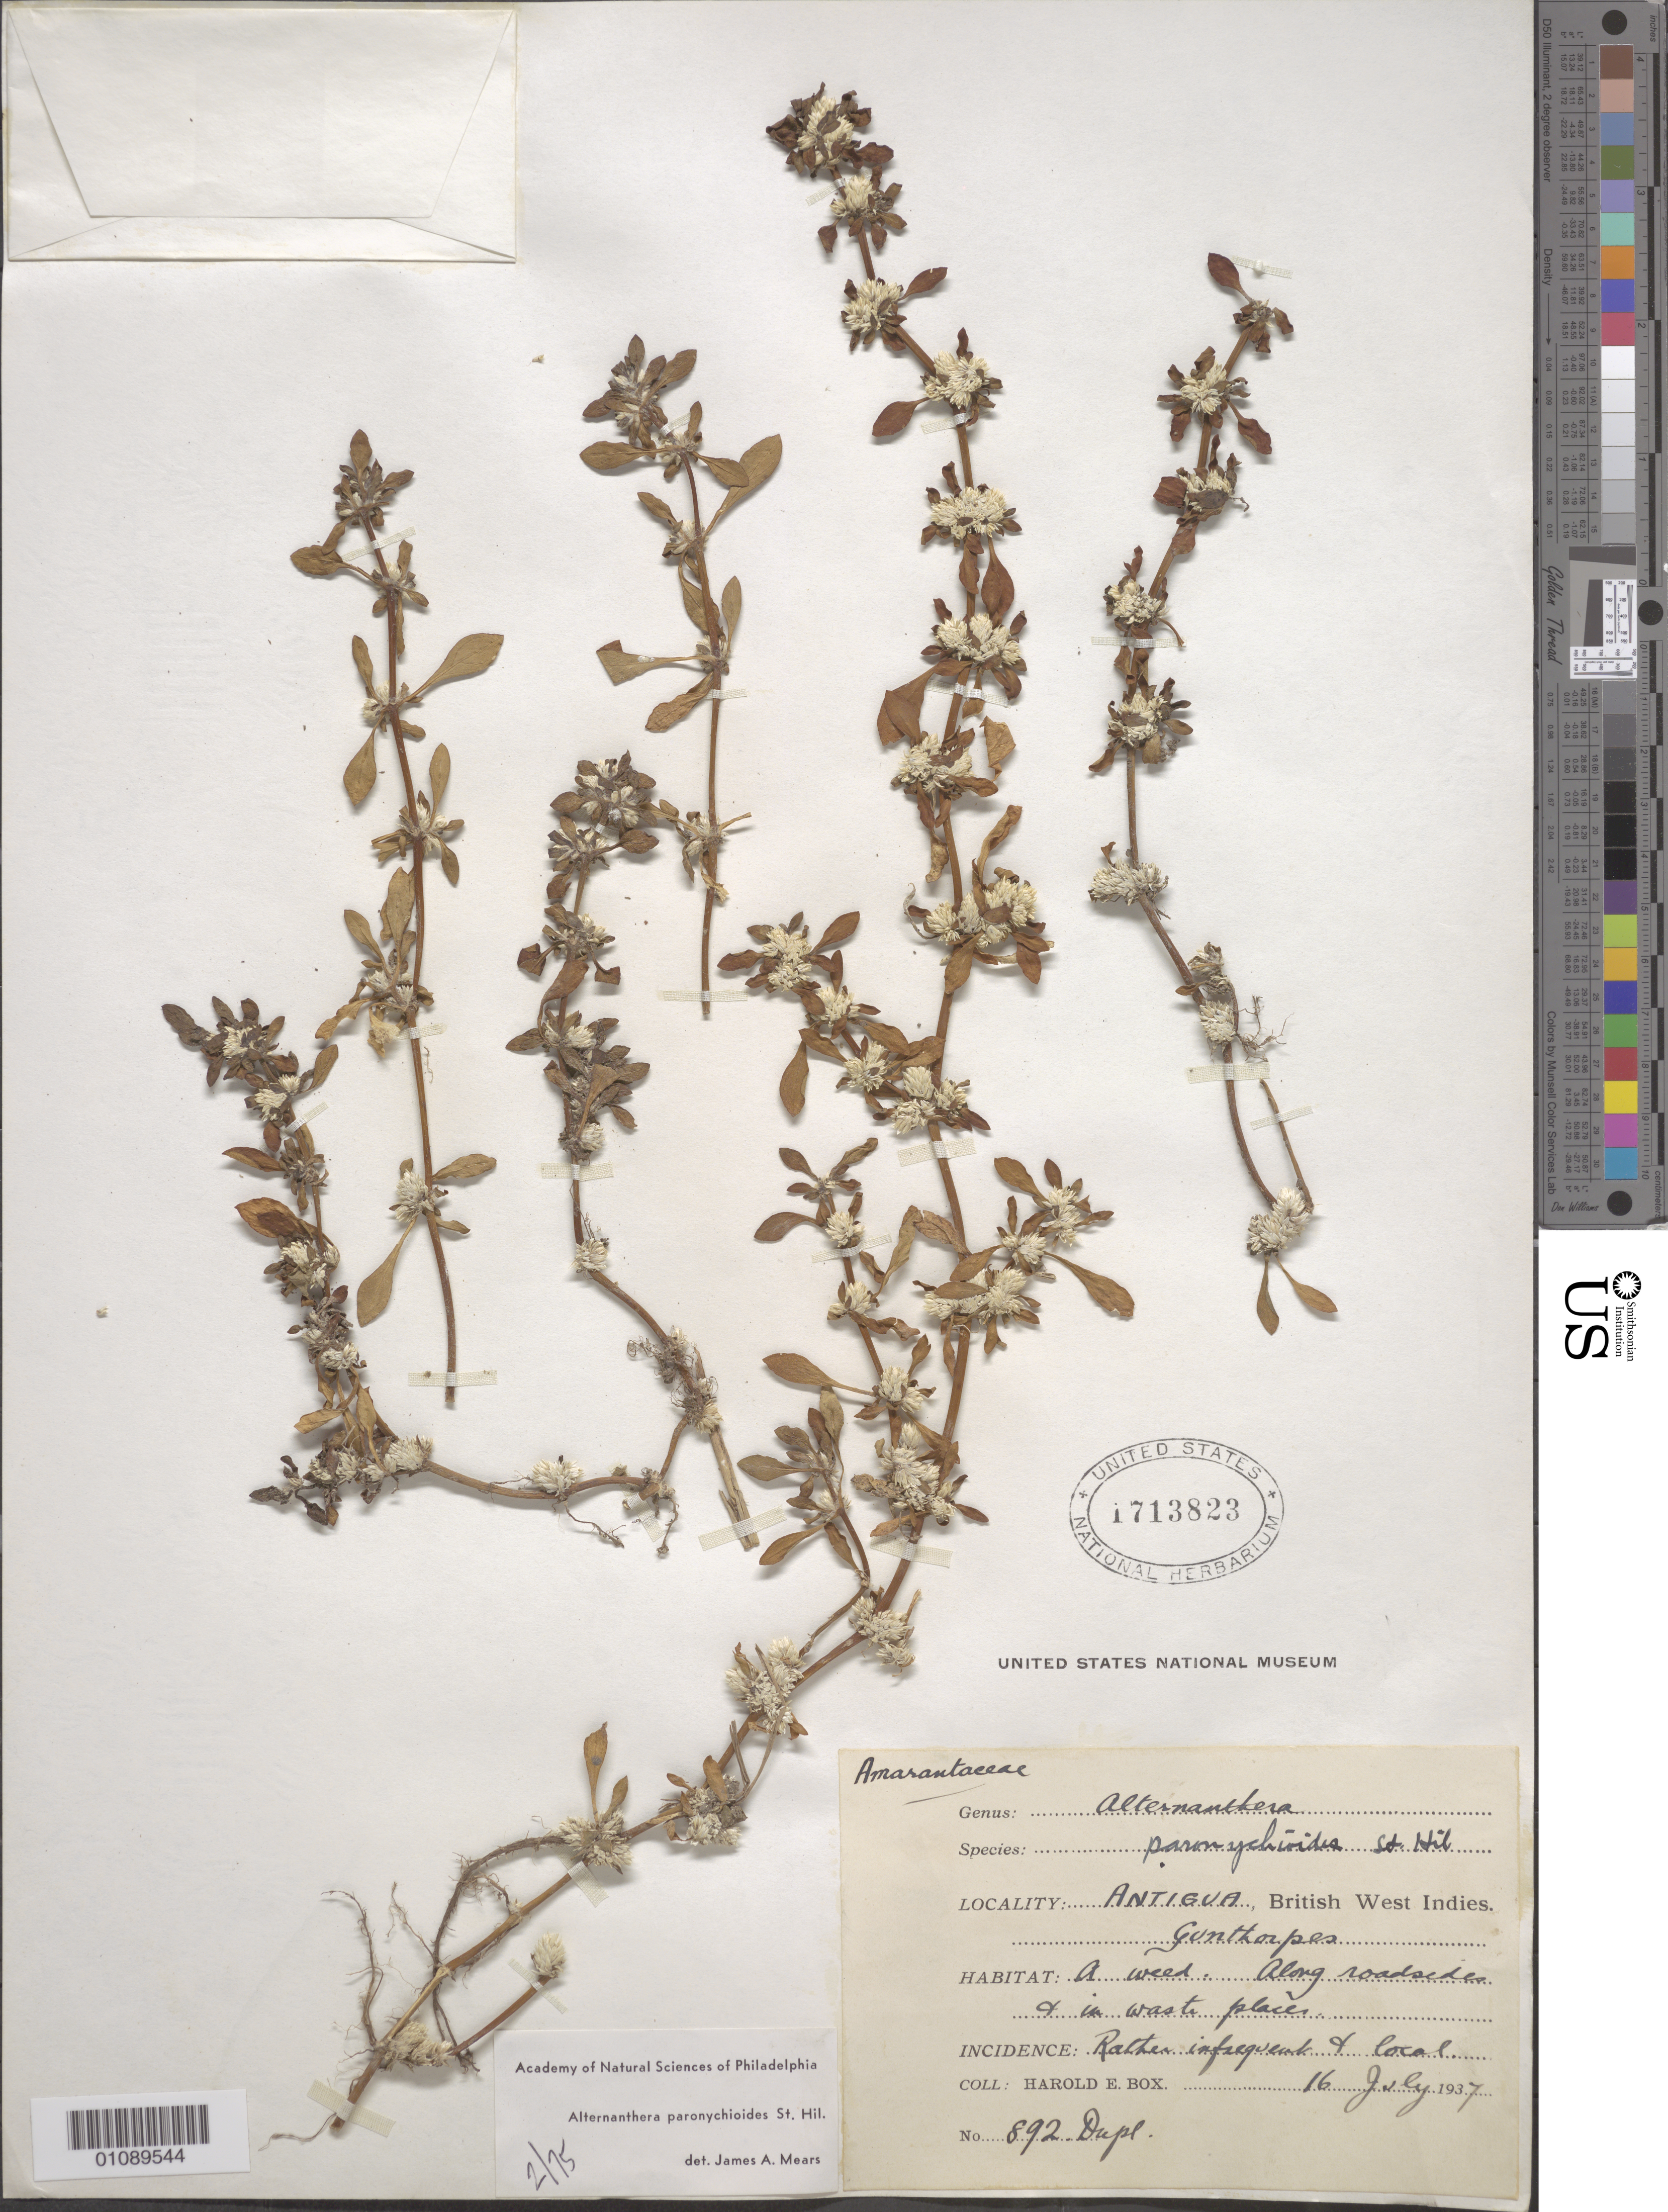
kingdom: Plantae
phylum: Tracheophyta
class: Magnoliopsida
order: Caryophyllales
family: Amaranthaceae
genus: Alternanthera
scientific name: Alternanthera paronychioides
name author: A. St.-Hil.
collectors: H. E. Box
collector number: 892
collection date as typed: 16 Jul 1937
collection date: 1937-07-16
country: Antigua and Barbuda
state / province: Saint George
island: Antigua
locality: Gunthorpes.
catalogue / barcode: US 1713823